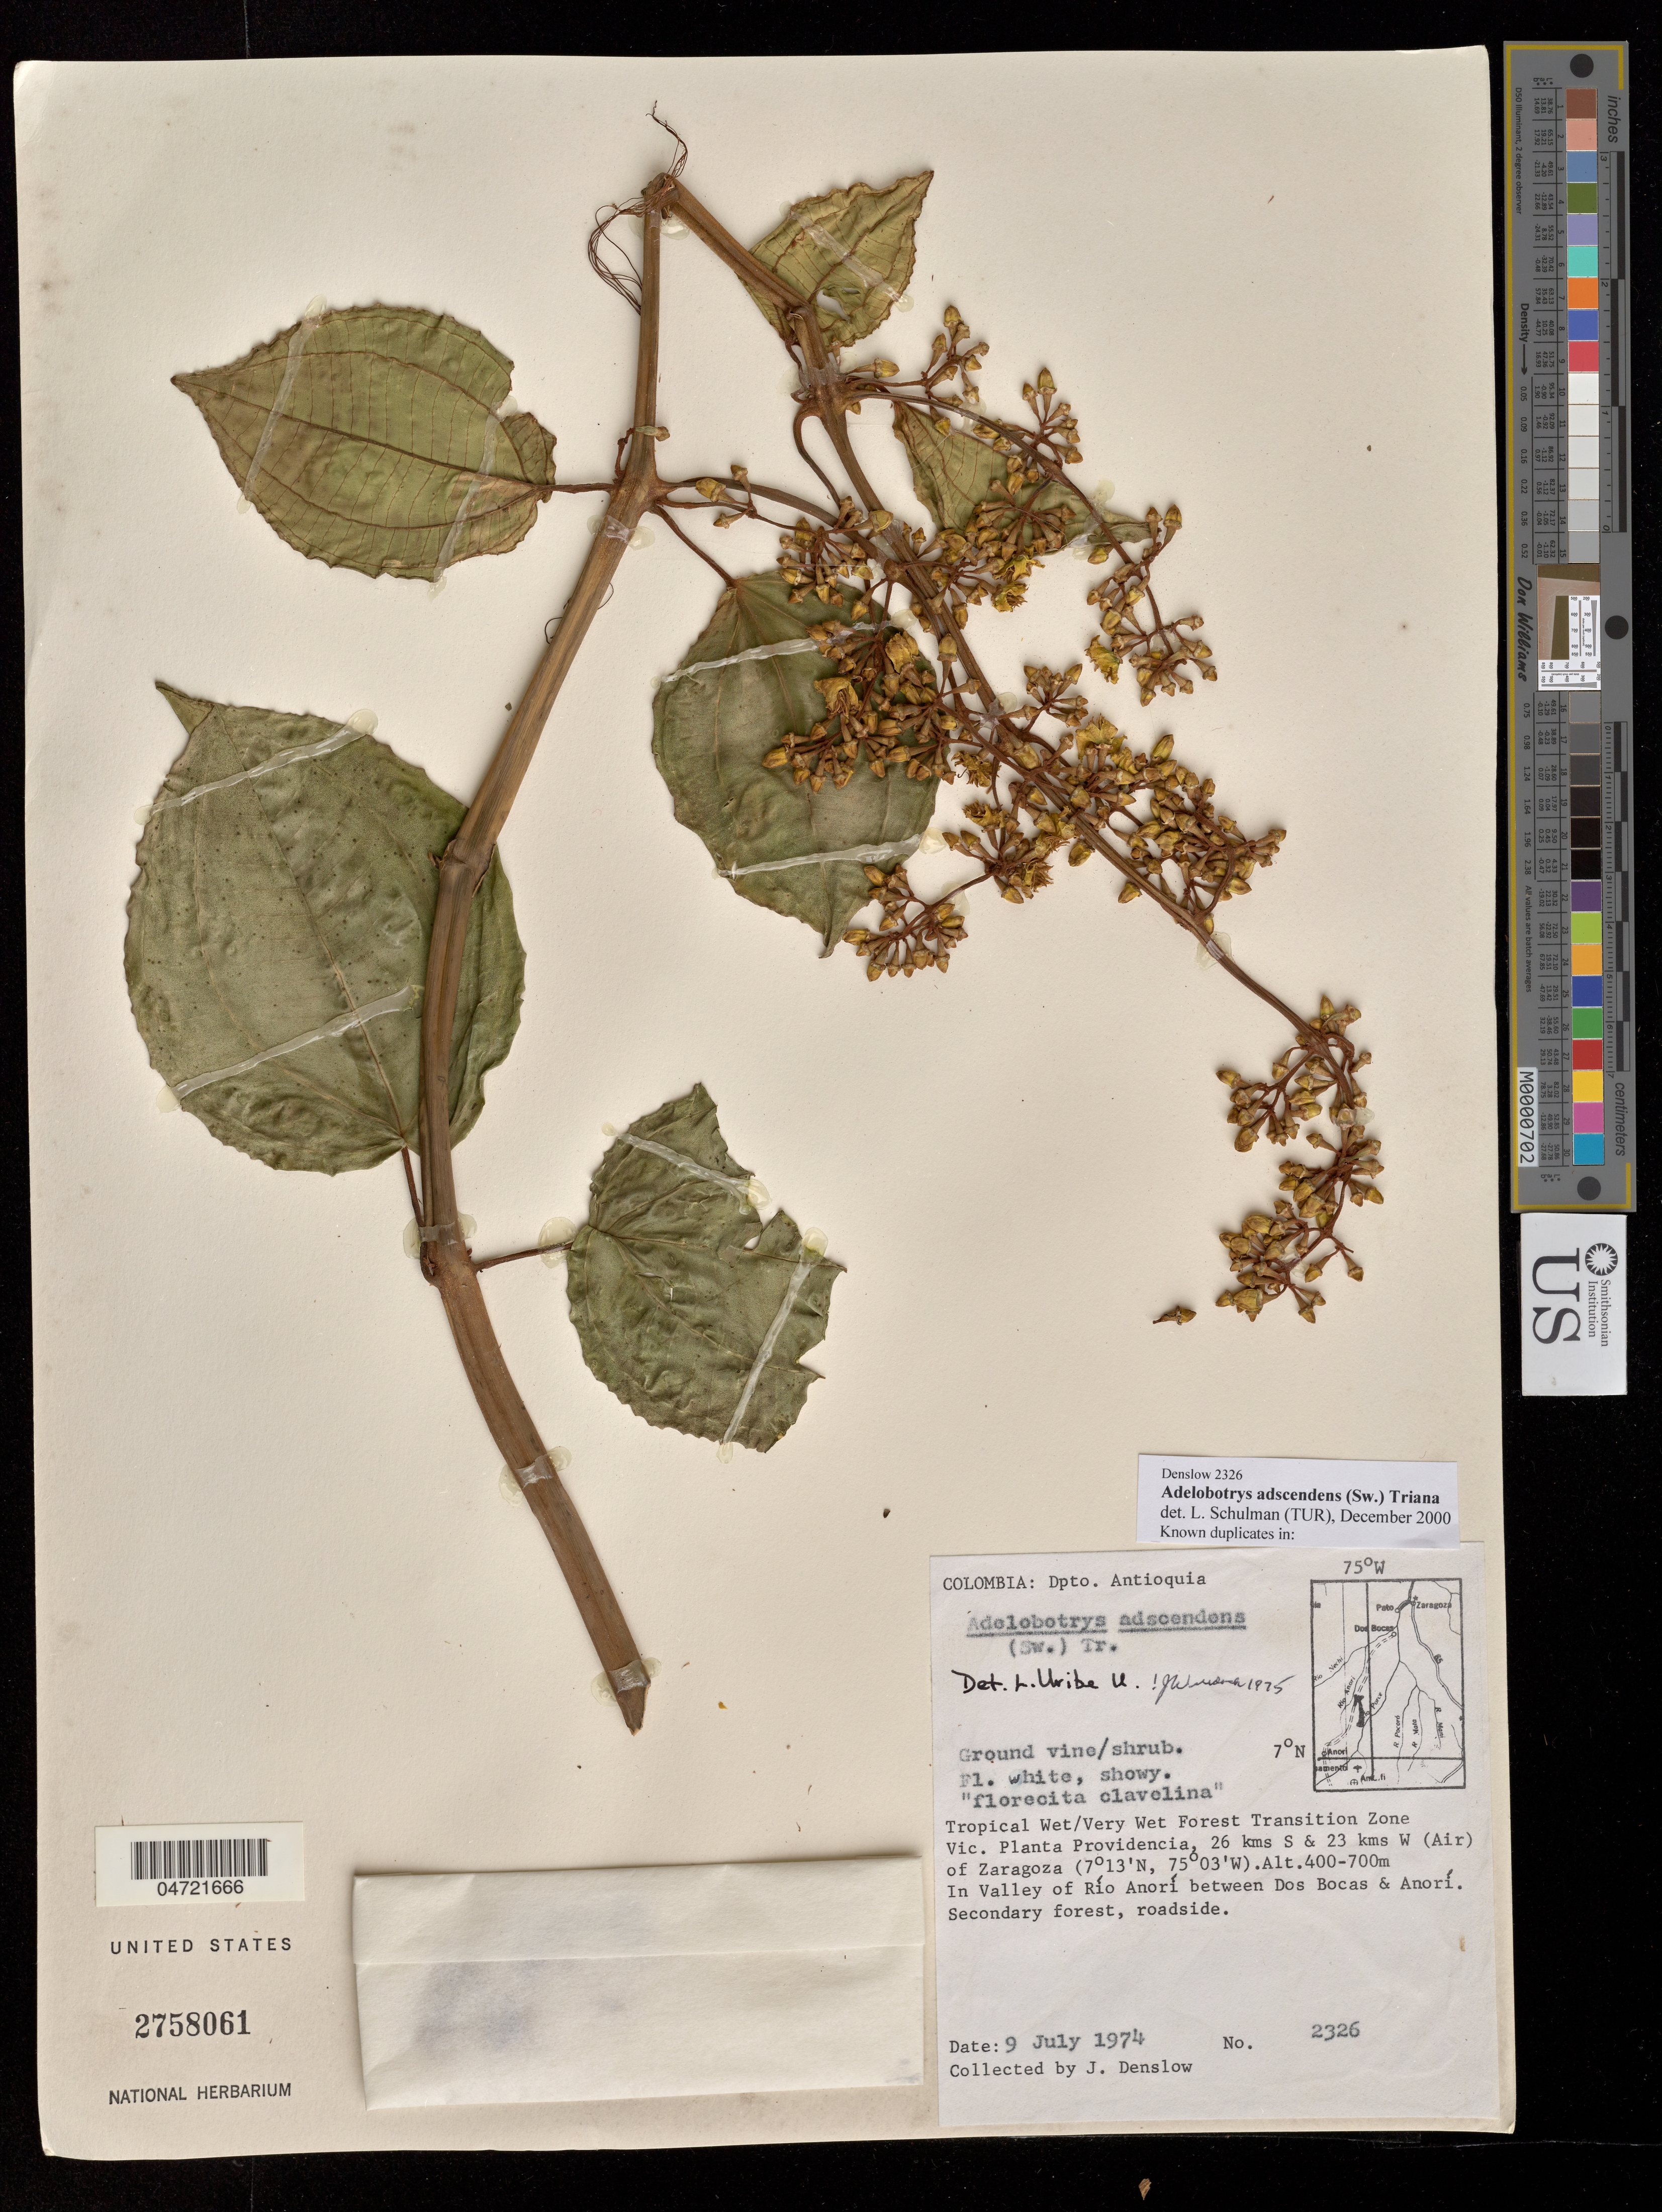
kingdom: Plantae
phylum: Tracheophyta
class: Magnoliopsida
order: Myrtales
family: Melastomataceae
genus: Adelobotrys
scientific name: Adelobotrys adscendens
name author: (Sw.) Triana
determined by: Schulman, Leif, (TUR), University of Turku (FINLAND)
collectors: J. Denslow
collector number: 2326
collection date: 1974-07-09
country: Colombia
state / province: Antioquia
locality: Dpto. Antioquia. Vic. Planta Providencia, 26 kms S & 23 kms W (Air) of Zaragoza. In Valley of Río Anorí between Dos Bocas & Anorí.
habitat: Secondary forest, roadside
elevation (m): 400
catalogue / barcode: US 2758061